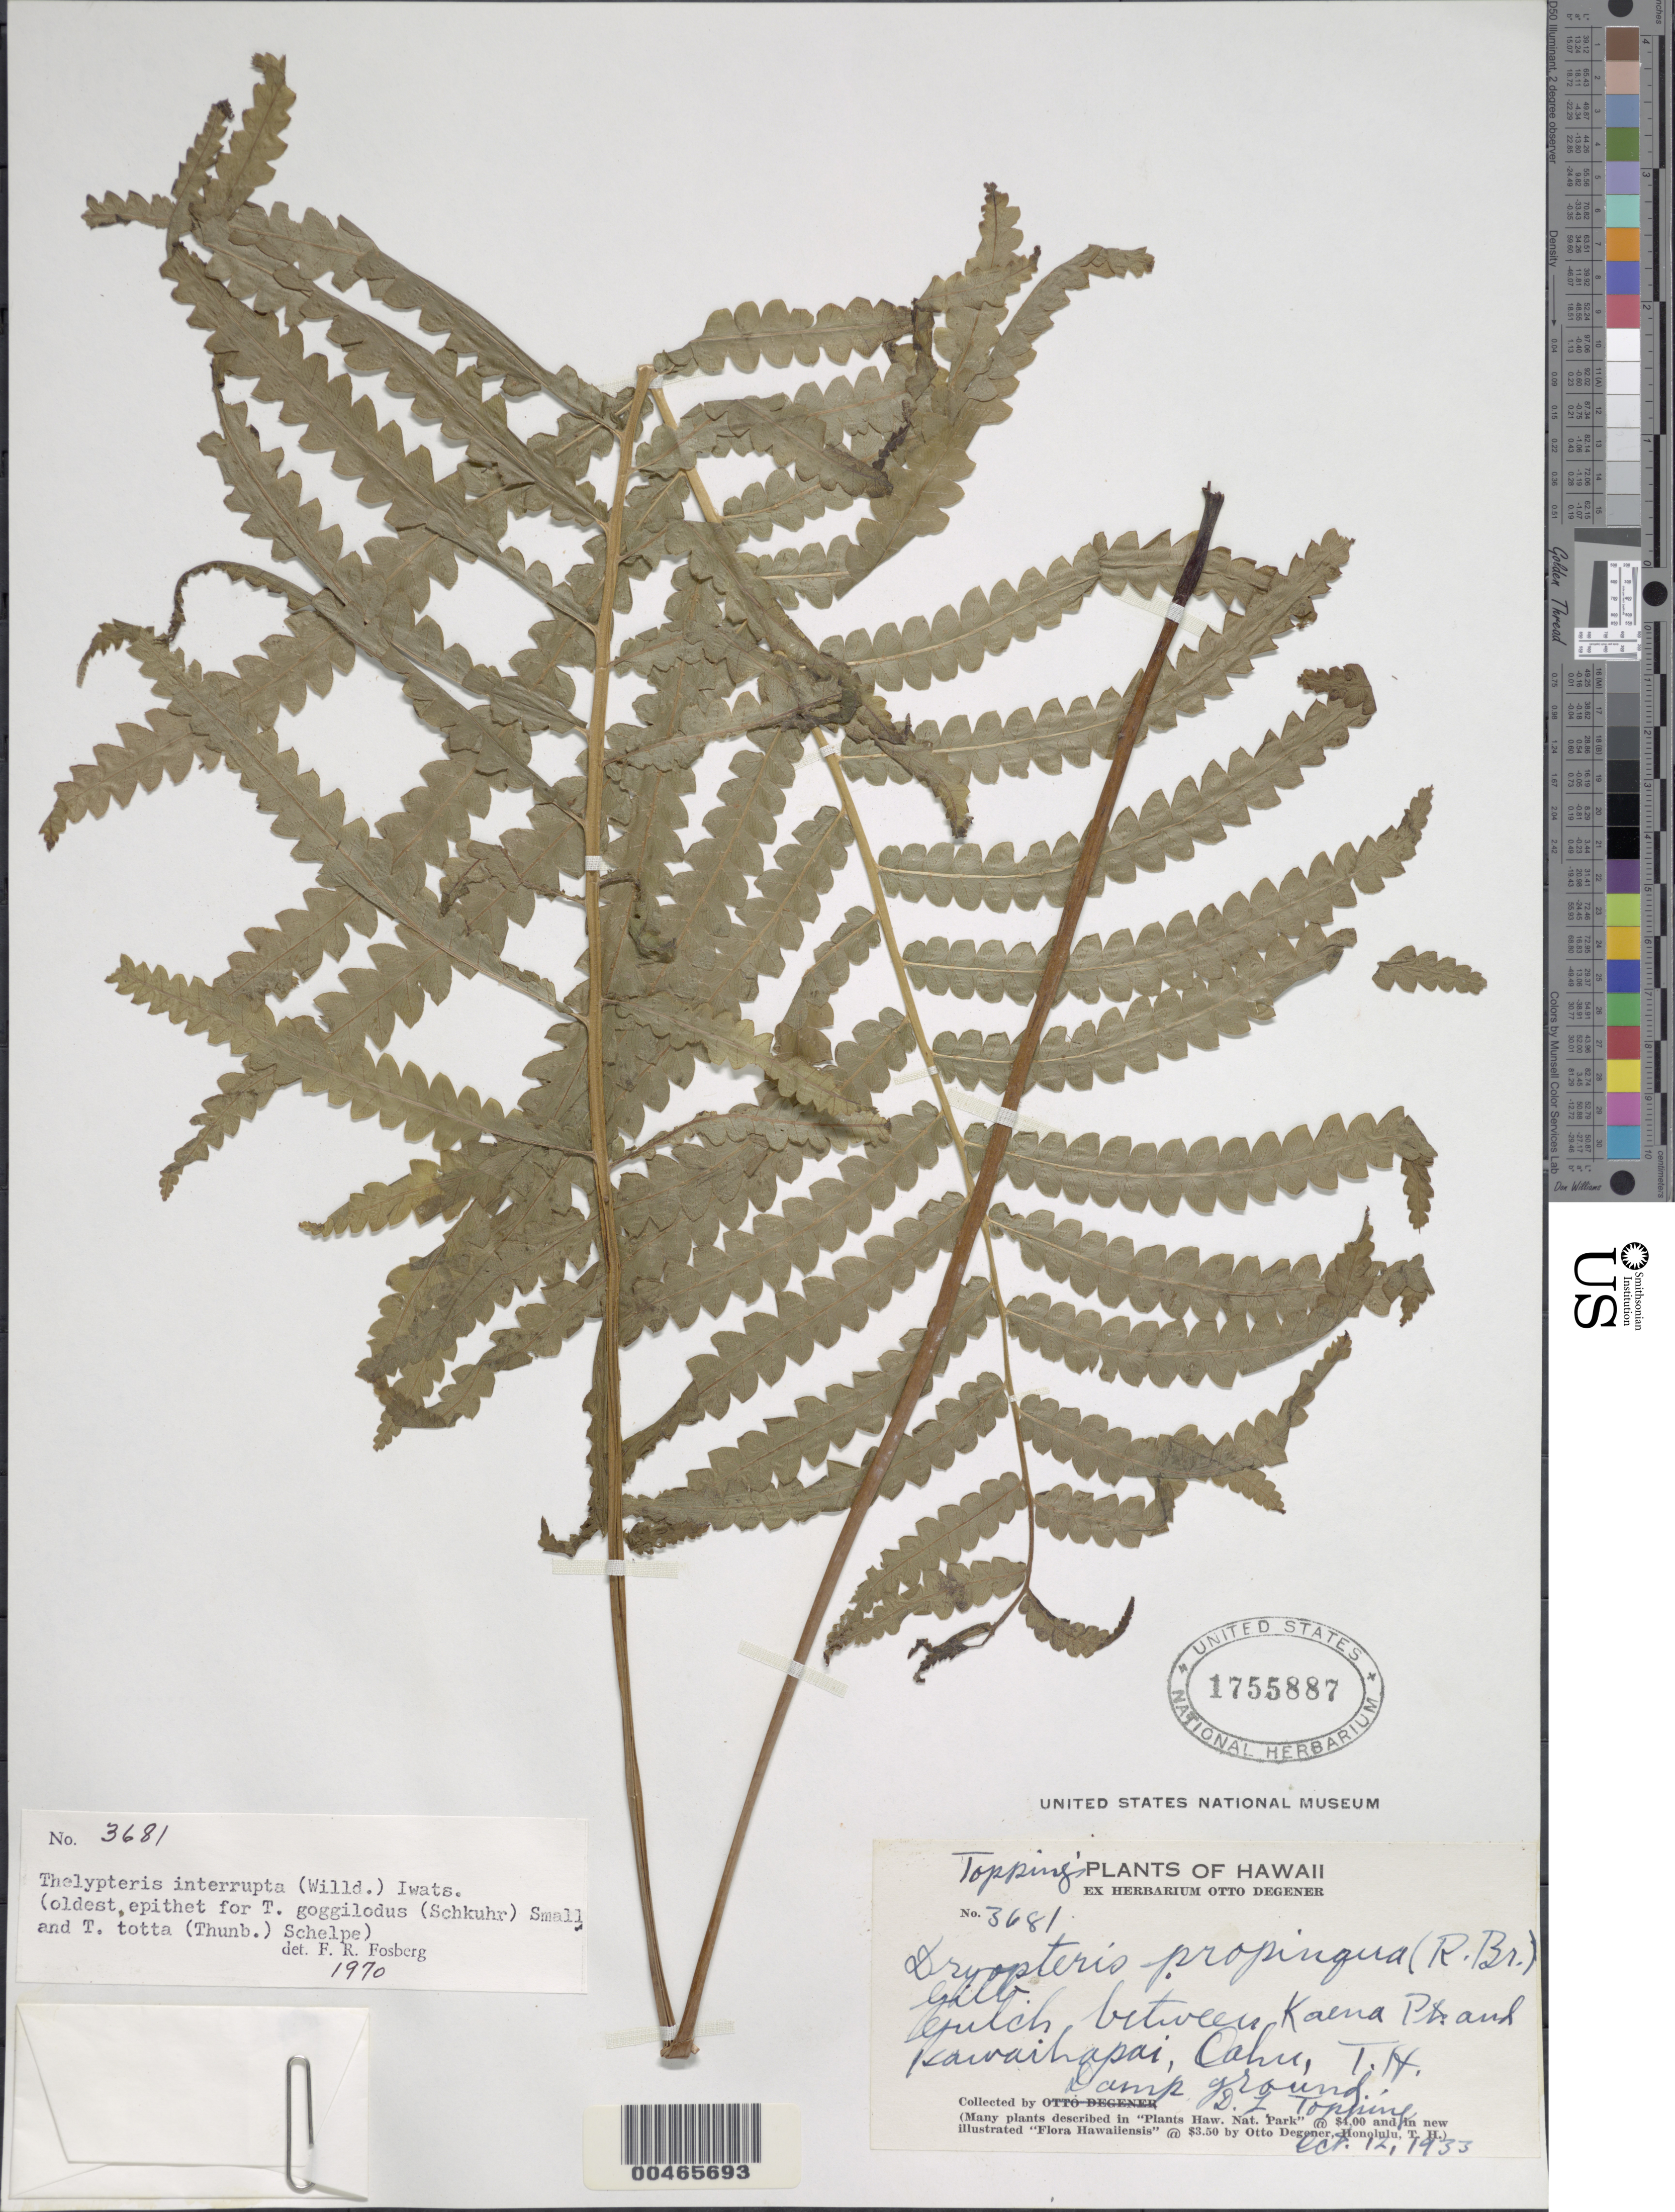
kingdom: Plantae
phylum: Tracheophyta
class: Polypodiopsida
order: Polypodiales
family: Thelypteridaceae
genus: Cyclosorus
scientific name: Cyclosorus interruptus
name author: (Willd.) H. Itô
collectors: D. L. Topping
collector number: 3681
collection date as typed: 12 Oct 1933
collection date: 1933-10-12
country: United States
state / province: Hawaii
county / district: Honolulu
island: Oahu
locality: Gulch between Kaena Pt. and Kawaihapai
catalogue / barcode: US 1755887